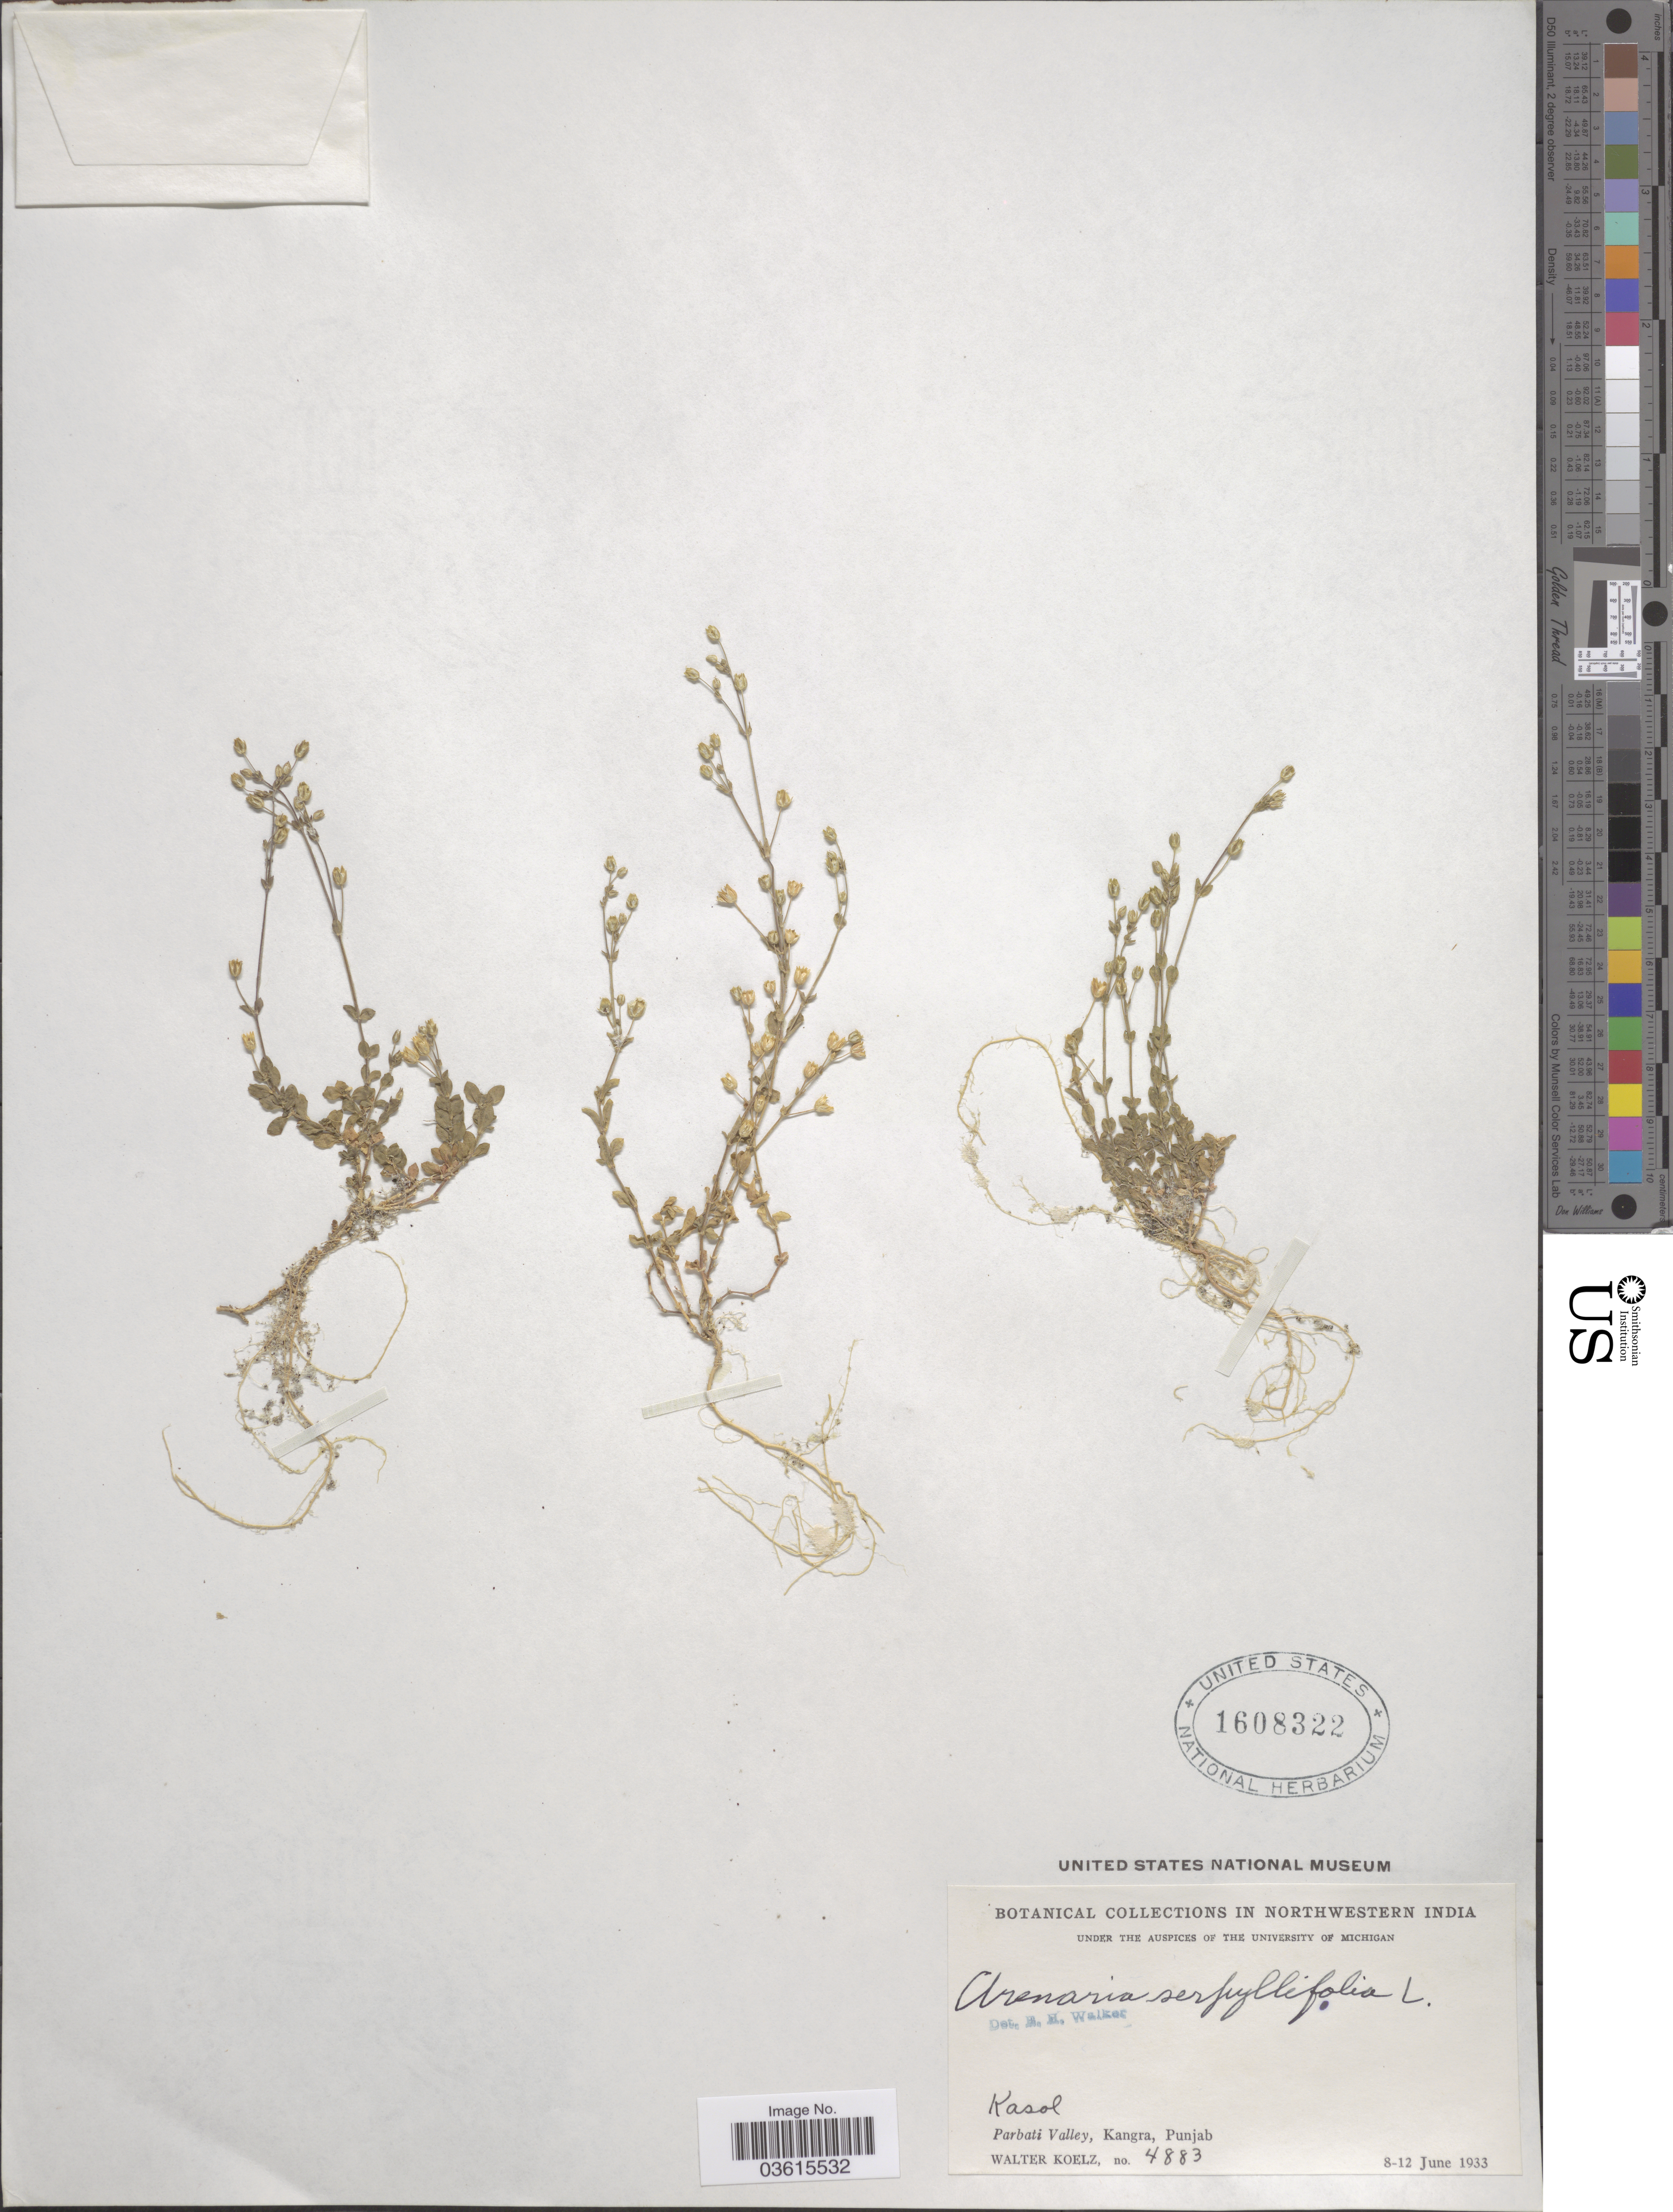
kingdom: Plantae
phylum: Tracheophyta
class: Magnoliopsida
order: Caryophyllales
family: Caryophyllaceae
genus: Arenaria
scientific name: Arenaria serpyllifolia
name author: L.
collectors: W. N. Koelz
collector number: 4883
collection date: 1933-06-08/1933-06-12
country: India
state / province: Himachal Pradesh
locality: In northwestern India. Parbati Valley, Kangra.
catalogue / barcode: US 1608322